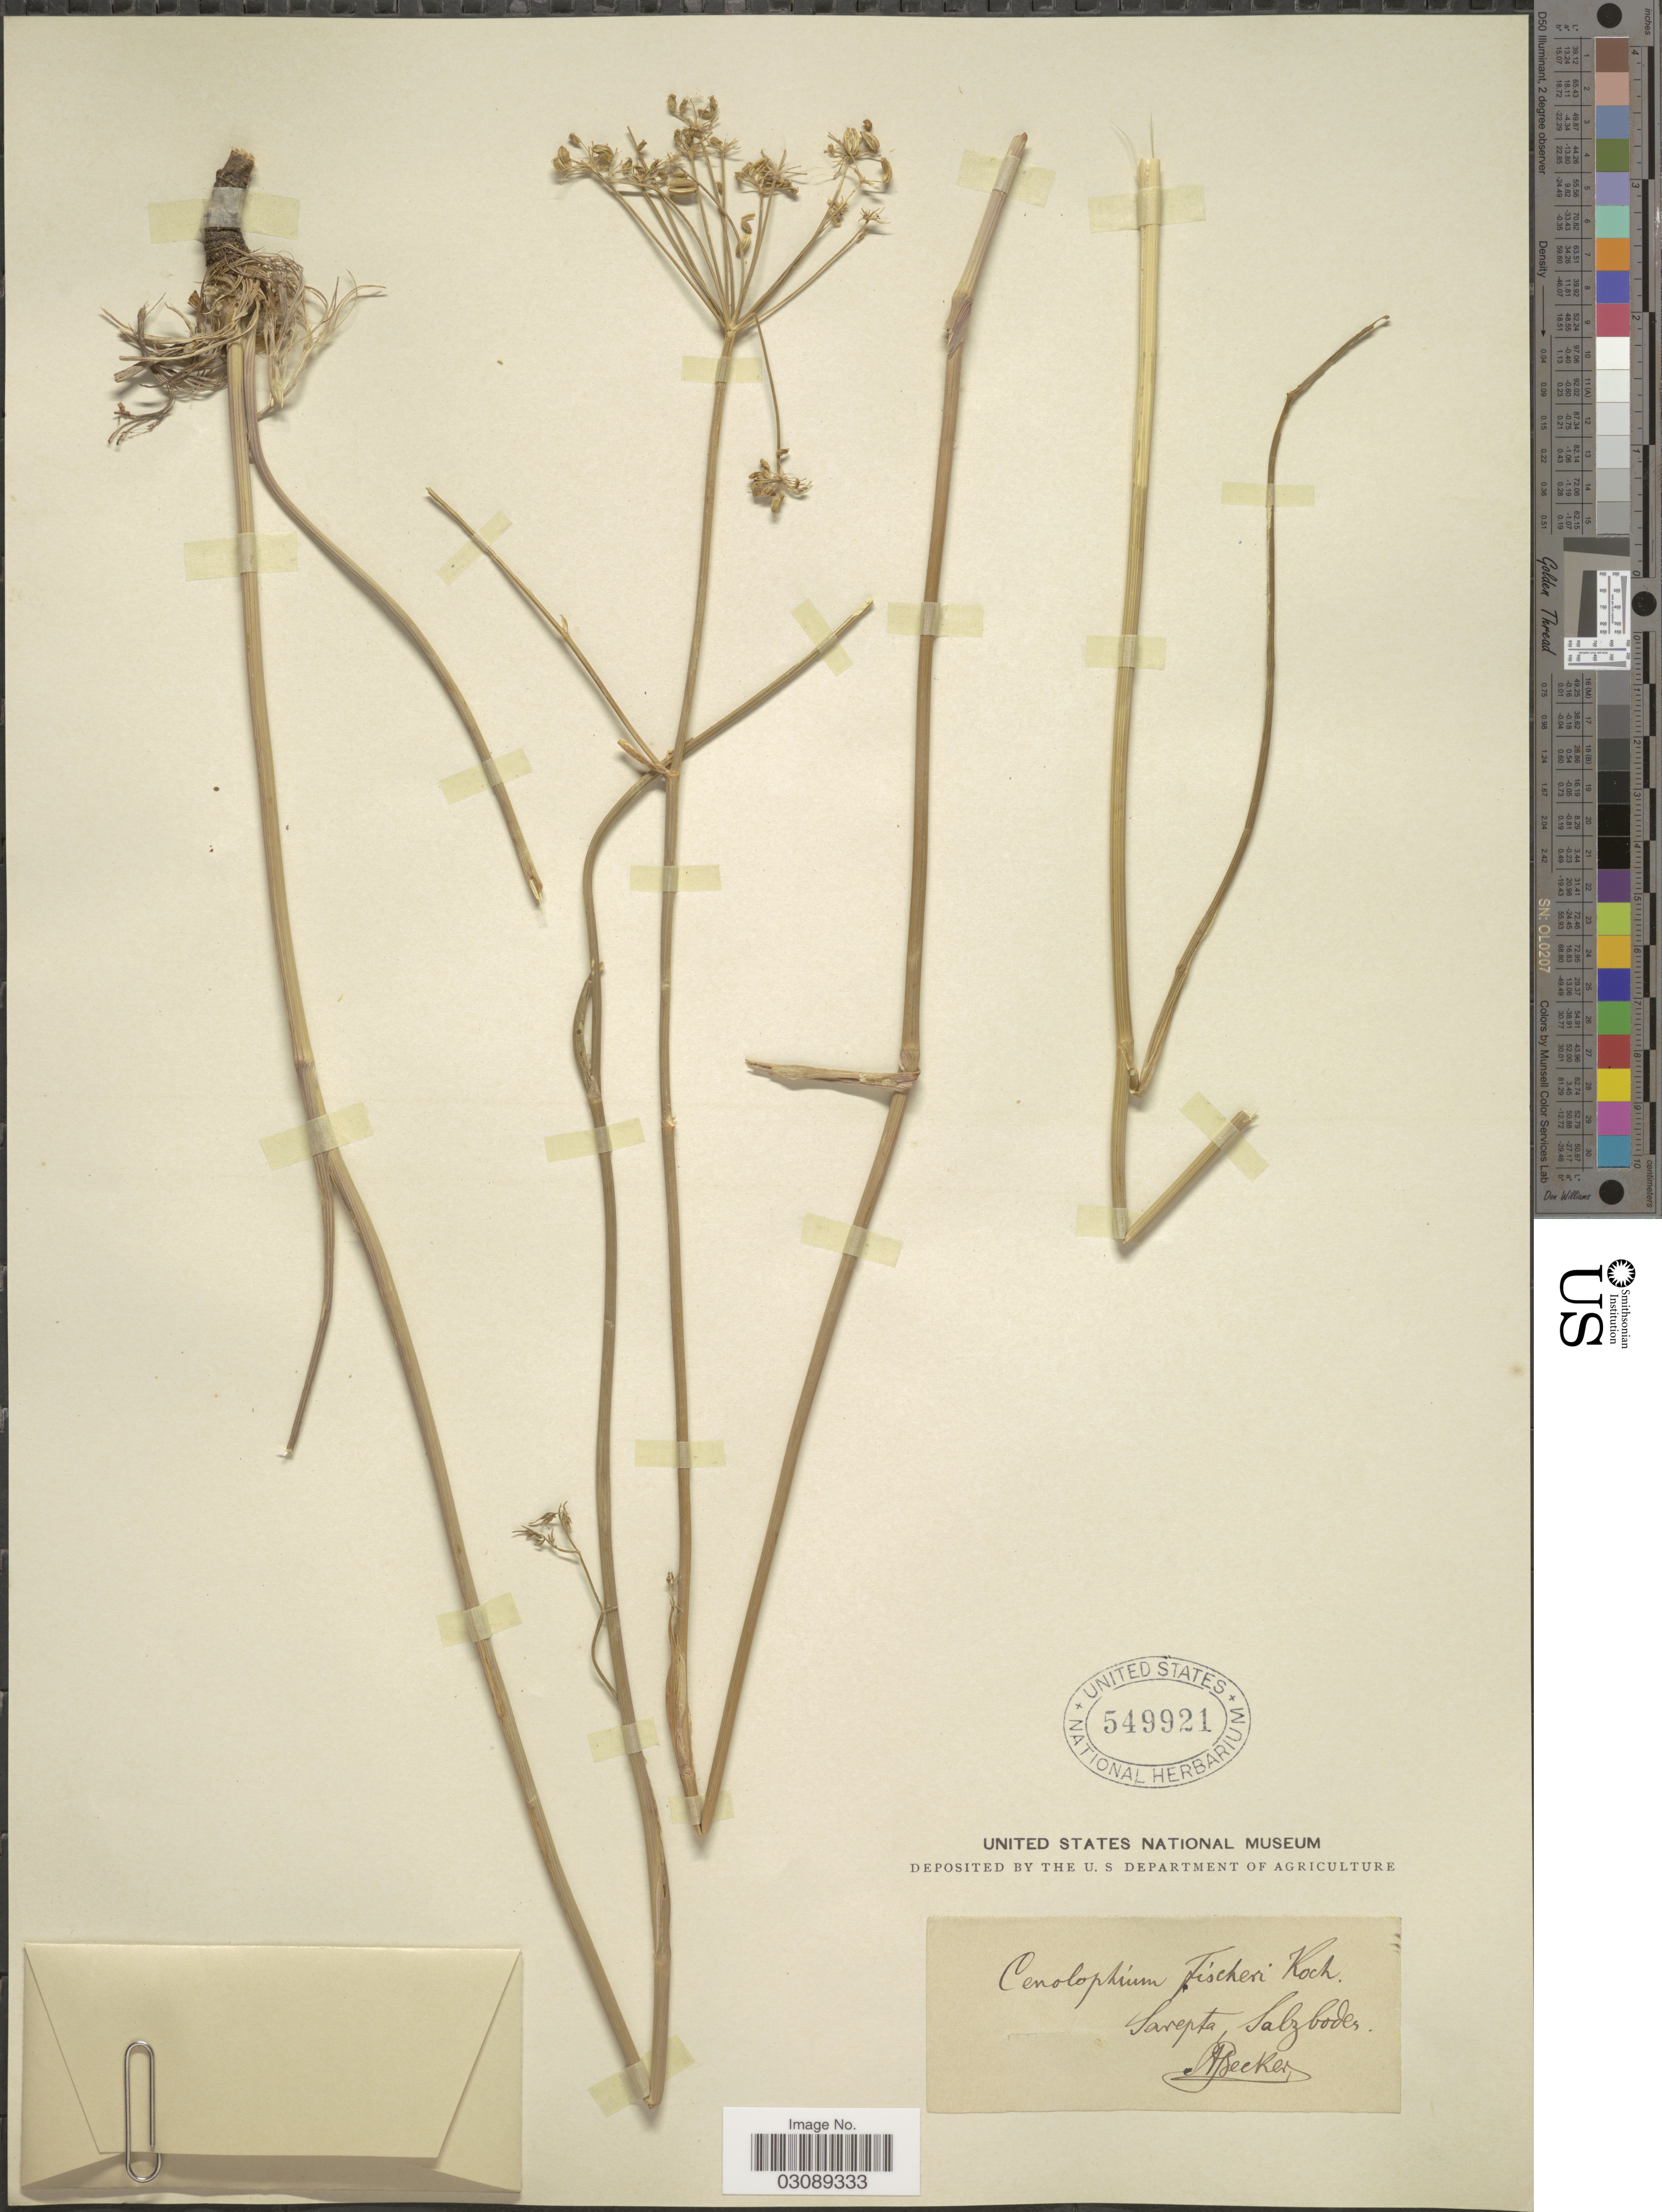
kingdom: Plantae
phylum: Tracheophyta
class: Magnoliopsida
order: Apiales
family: Apiaceae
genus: Cenolophium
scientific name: Cenolophium fischeri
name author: (Spreng.) W.D.J. Koch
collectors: A. Becker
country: Russian Federation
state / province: Volgograd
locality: Sarepta, Salzboden.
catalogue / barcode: US 549921